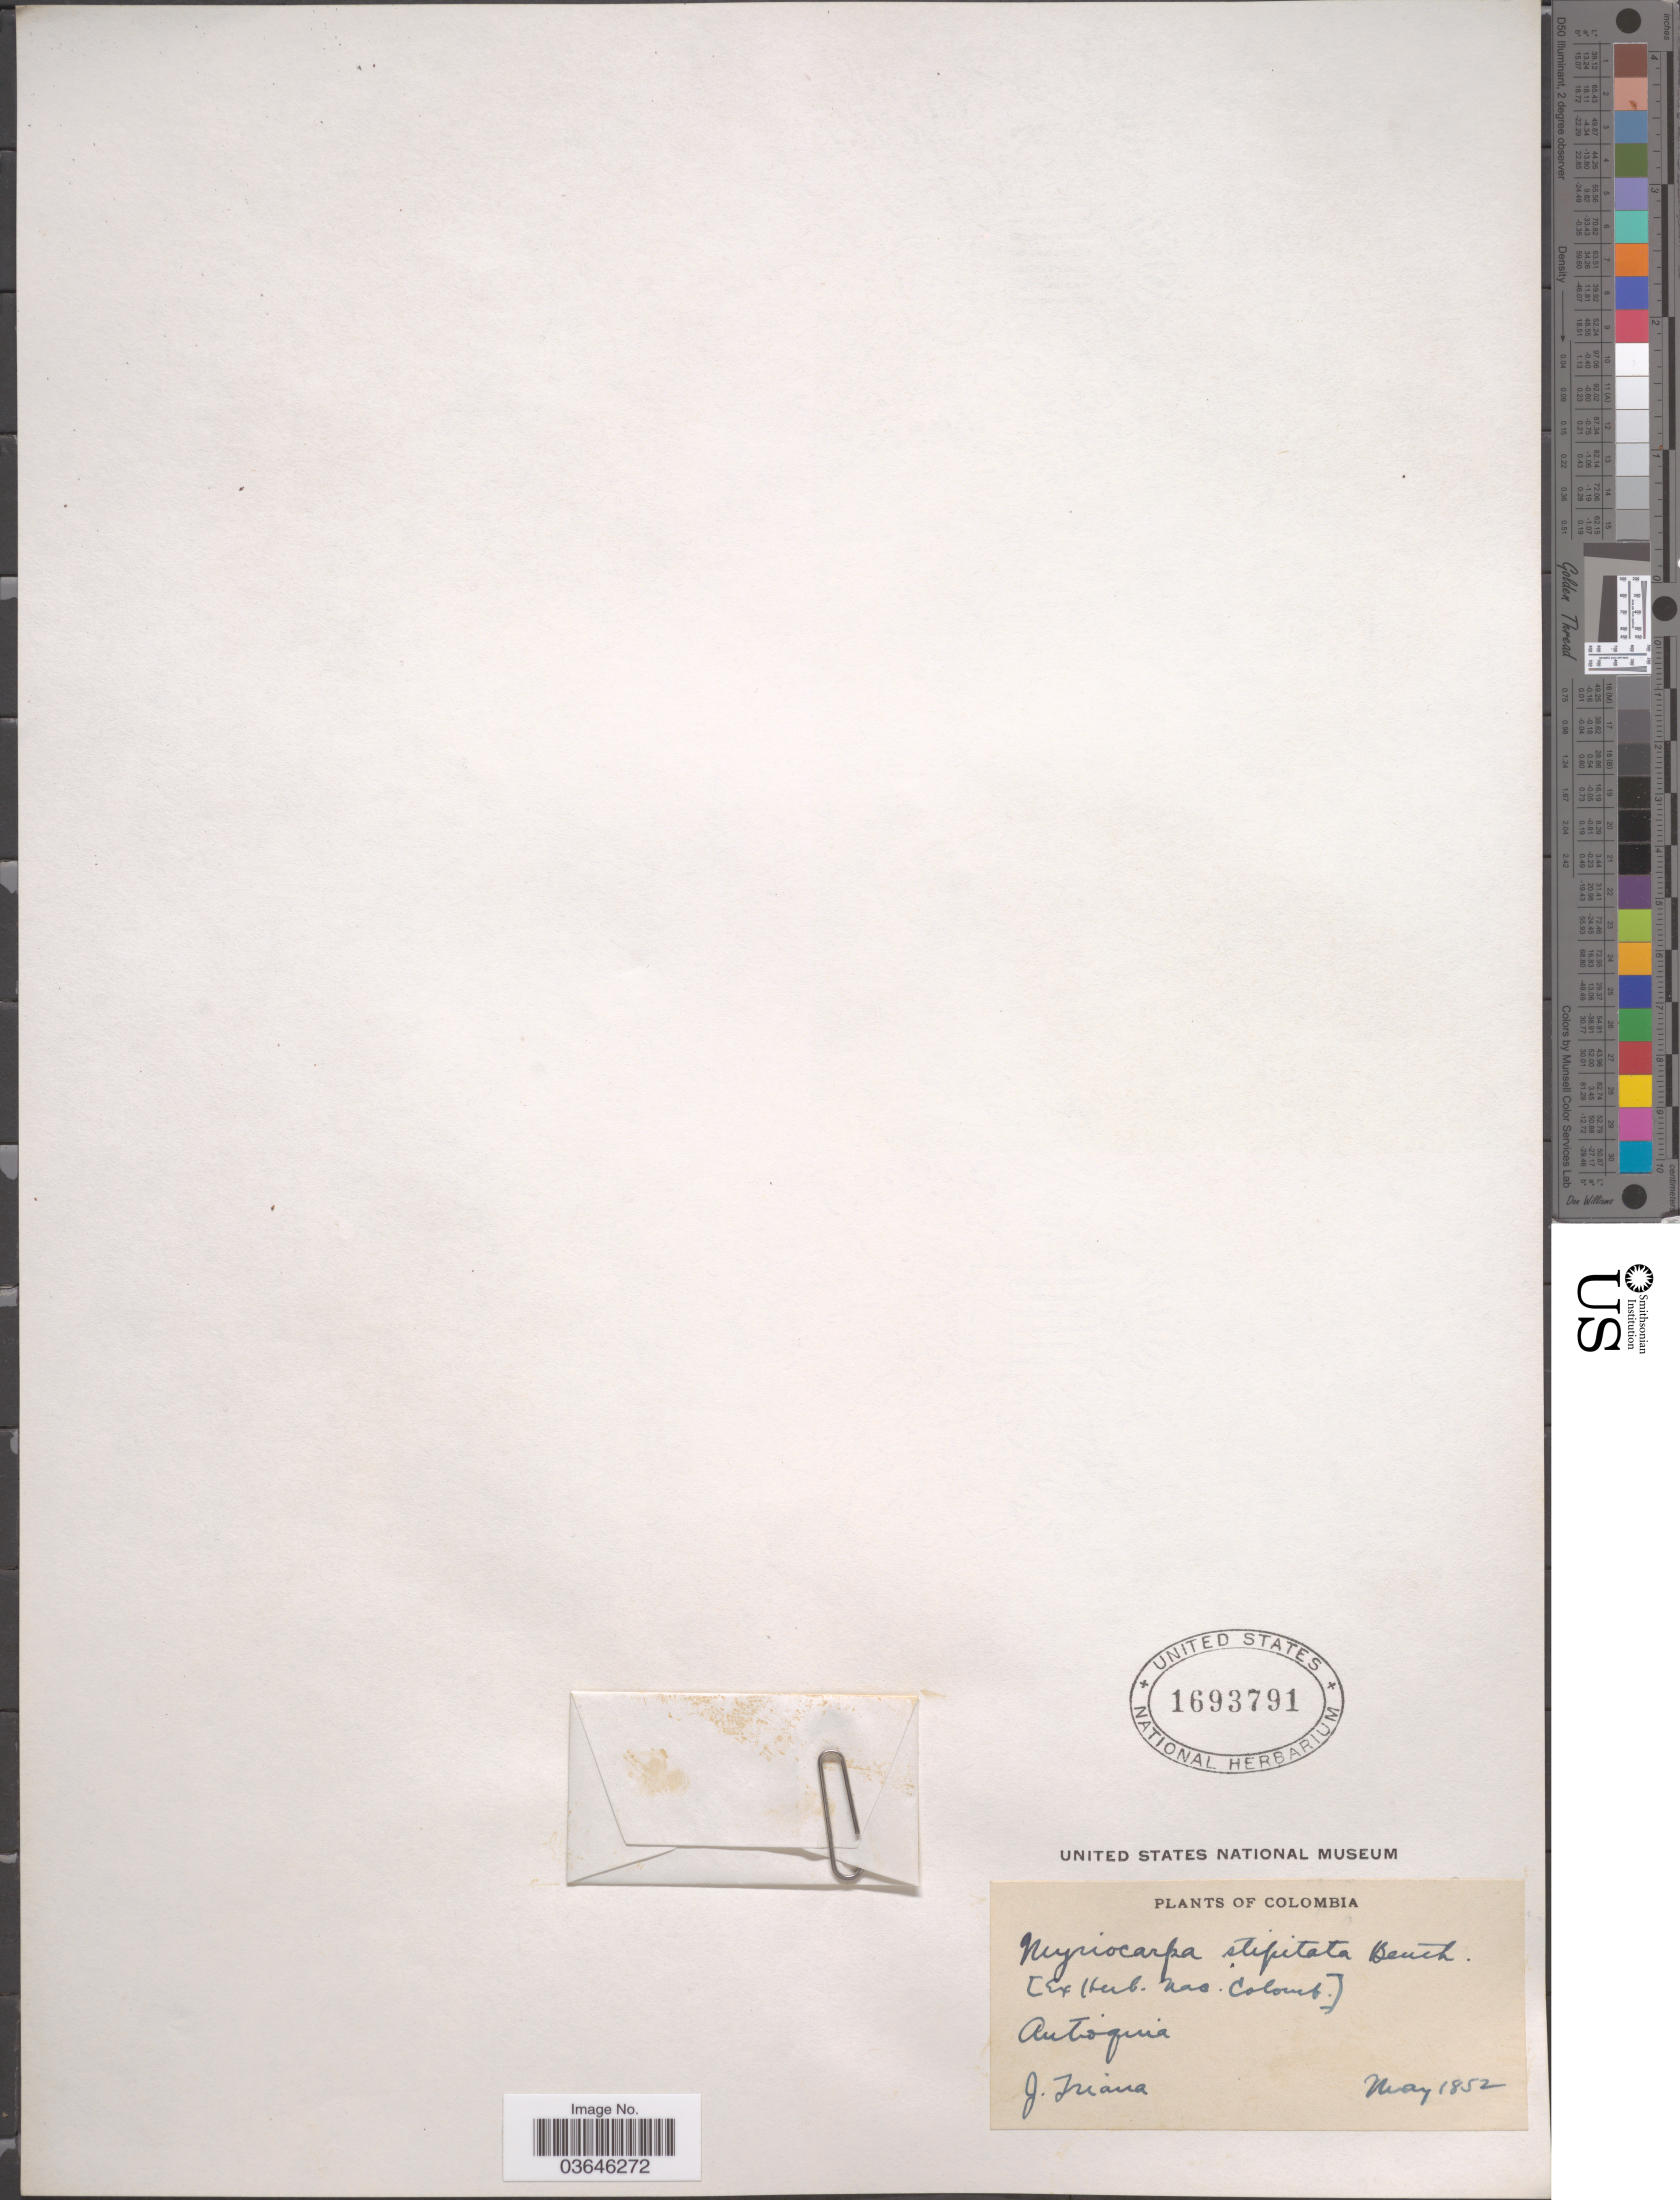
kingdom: Plantae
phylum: Tracheophyta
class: Magnoliopsida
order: Rosales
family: Urticaceae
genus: Myriocarpa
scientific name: Myriocarpa stipitata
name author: Benth.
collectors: J. Triana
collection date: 1852-05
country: Colombia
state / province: Antioquia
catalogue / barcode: US 1693791